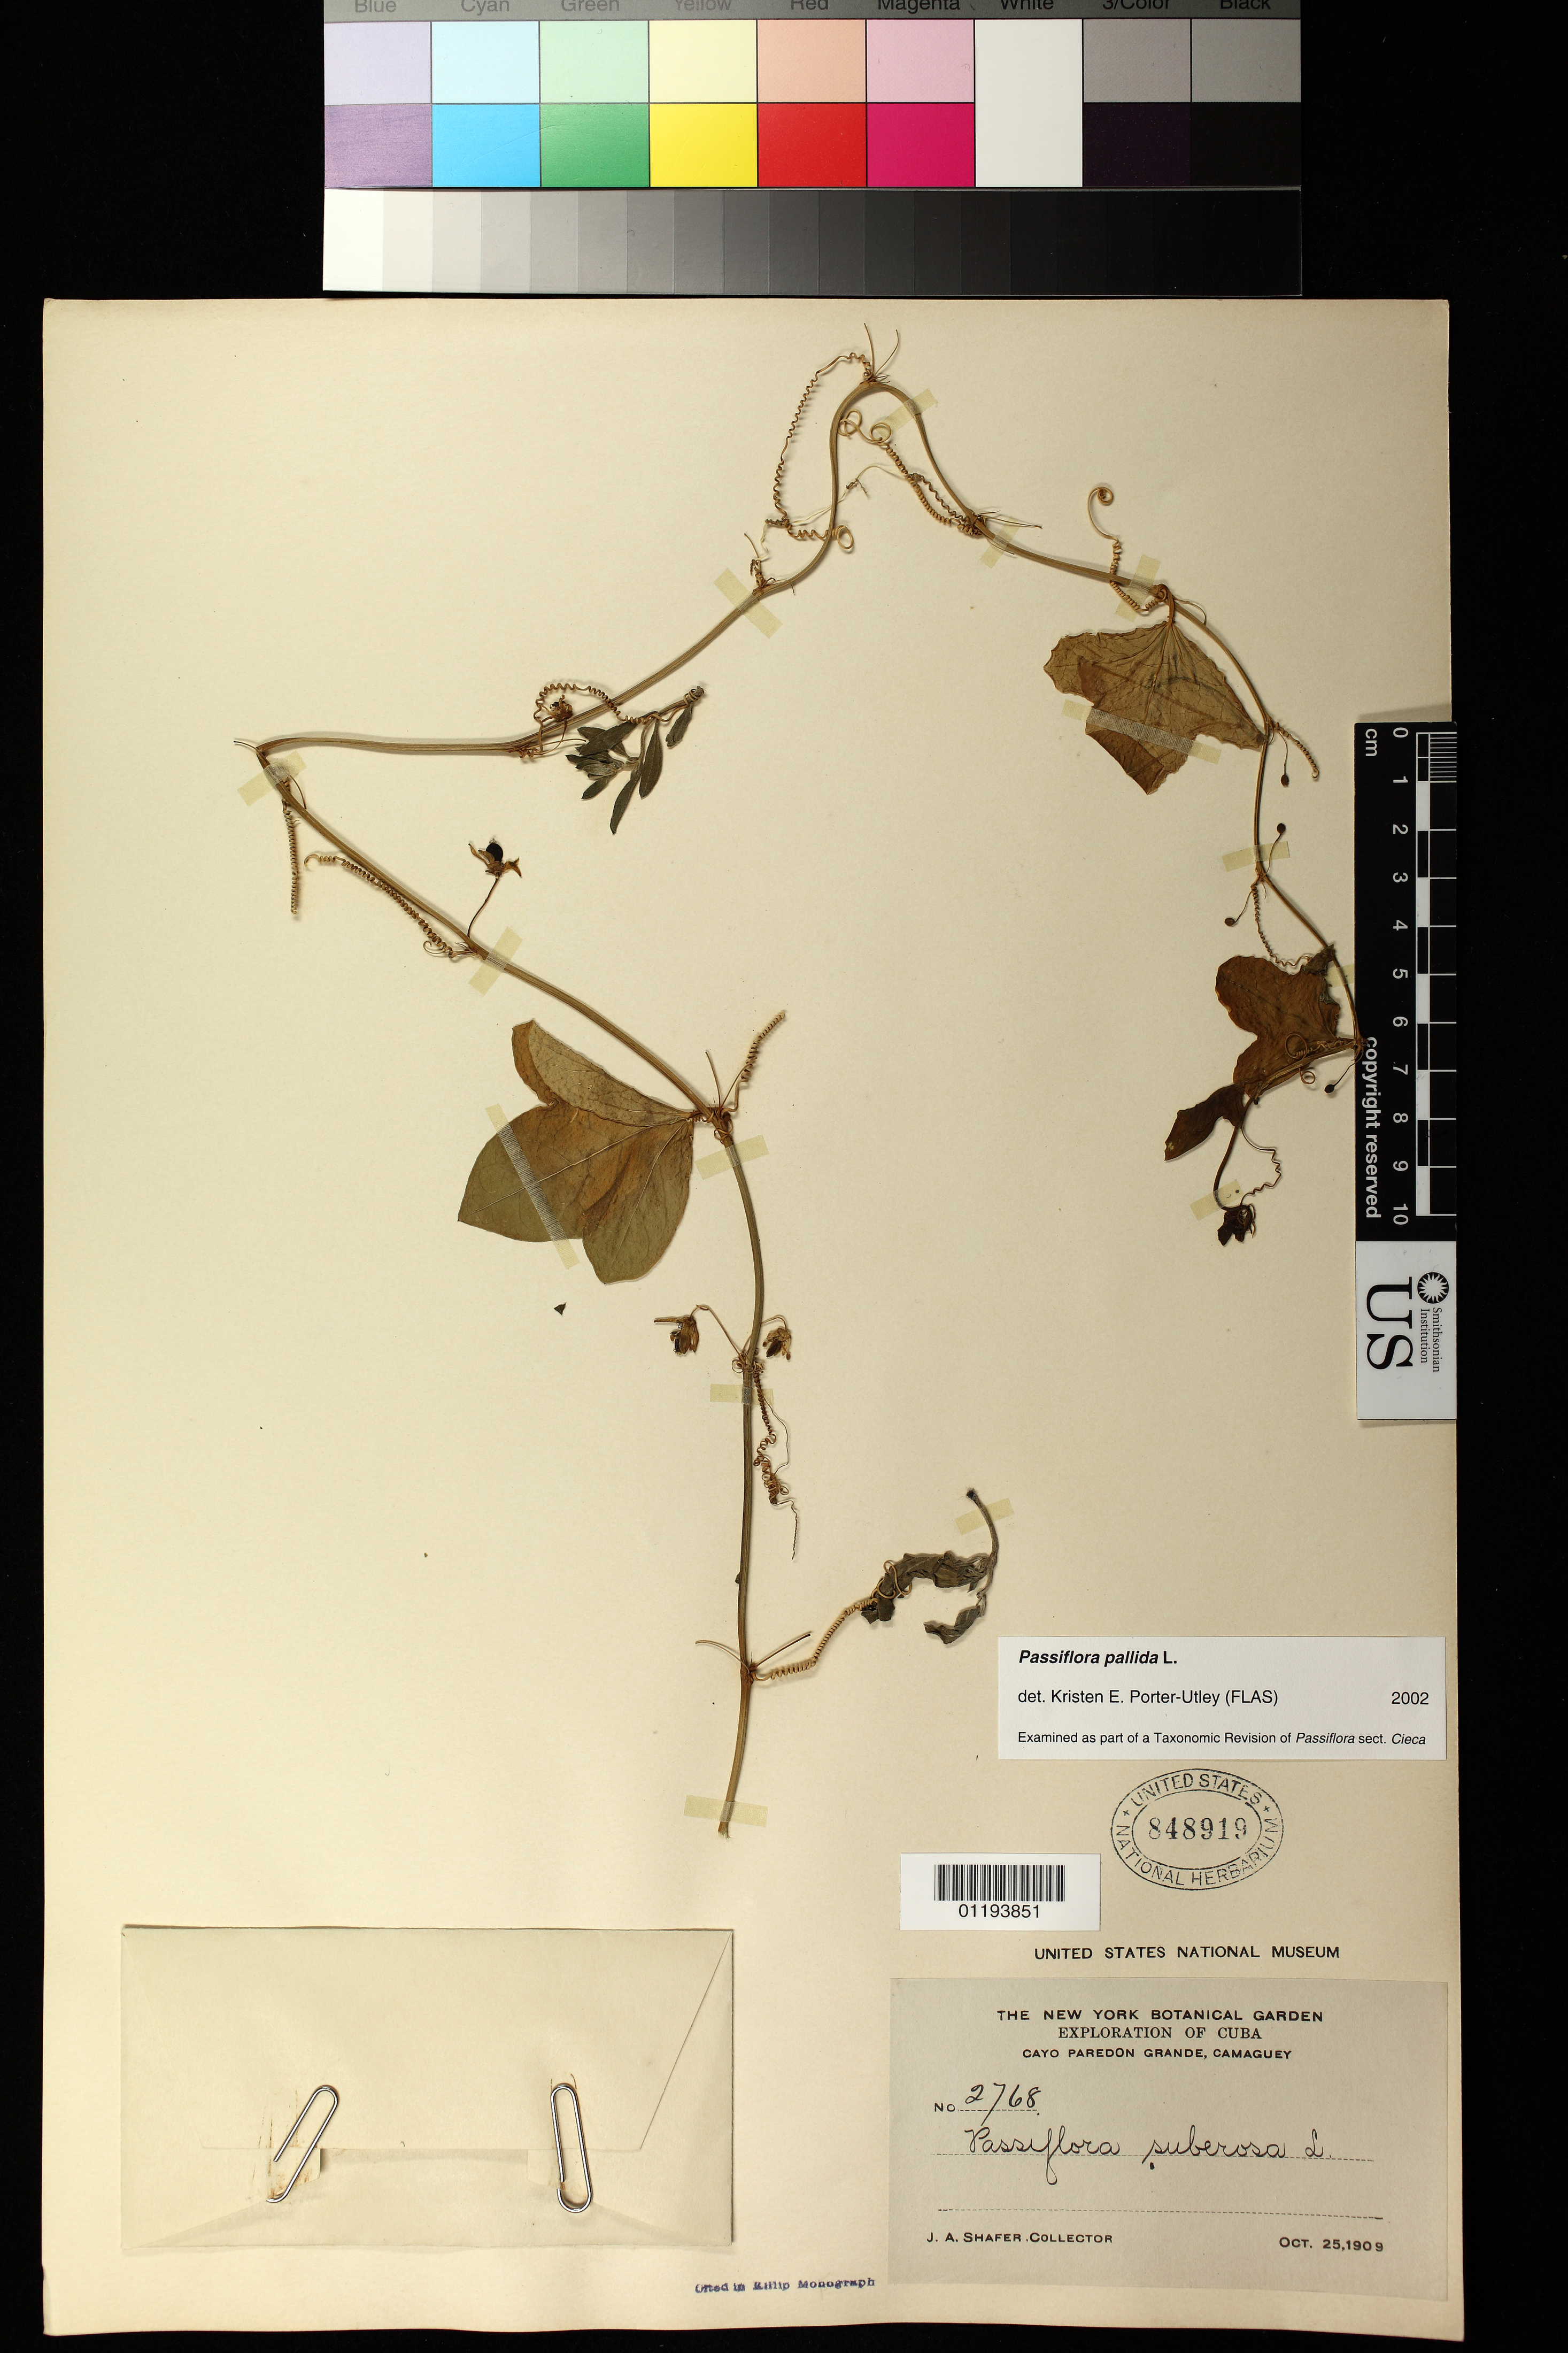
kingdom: Plantae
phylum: Tracheophyta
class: Magnoliopsida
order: Malpighiales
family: Passifloraceae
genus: Passiflora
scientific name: Passiflora pallida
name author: L.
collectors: J. A. Shafer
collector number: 2768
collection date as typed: Oct 25 1909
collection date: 1909-10-25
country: Cuba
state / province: Camaguey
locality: Cayo Paredon Grande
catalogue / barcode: US 848919